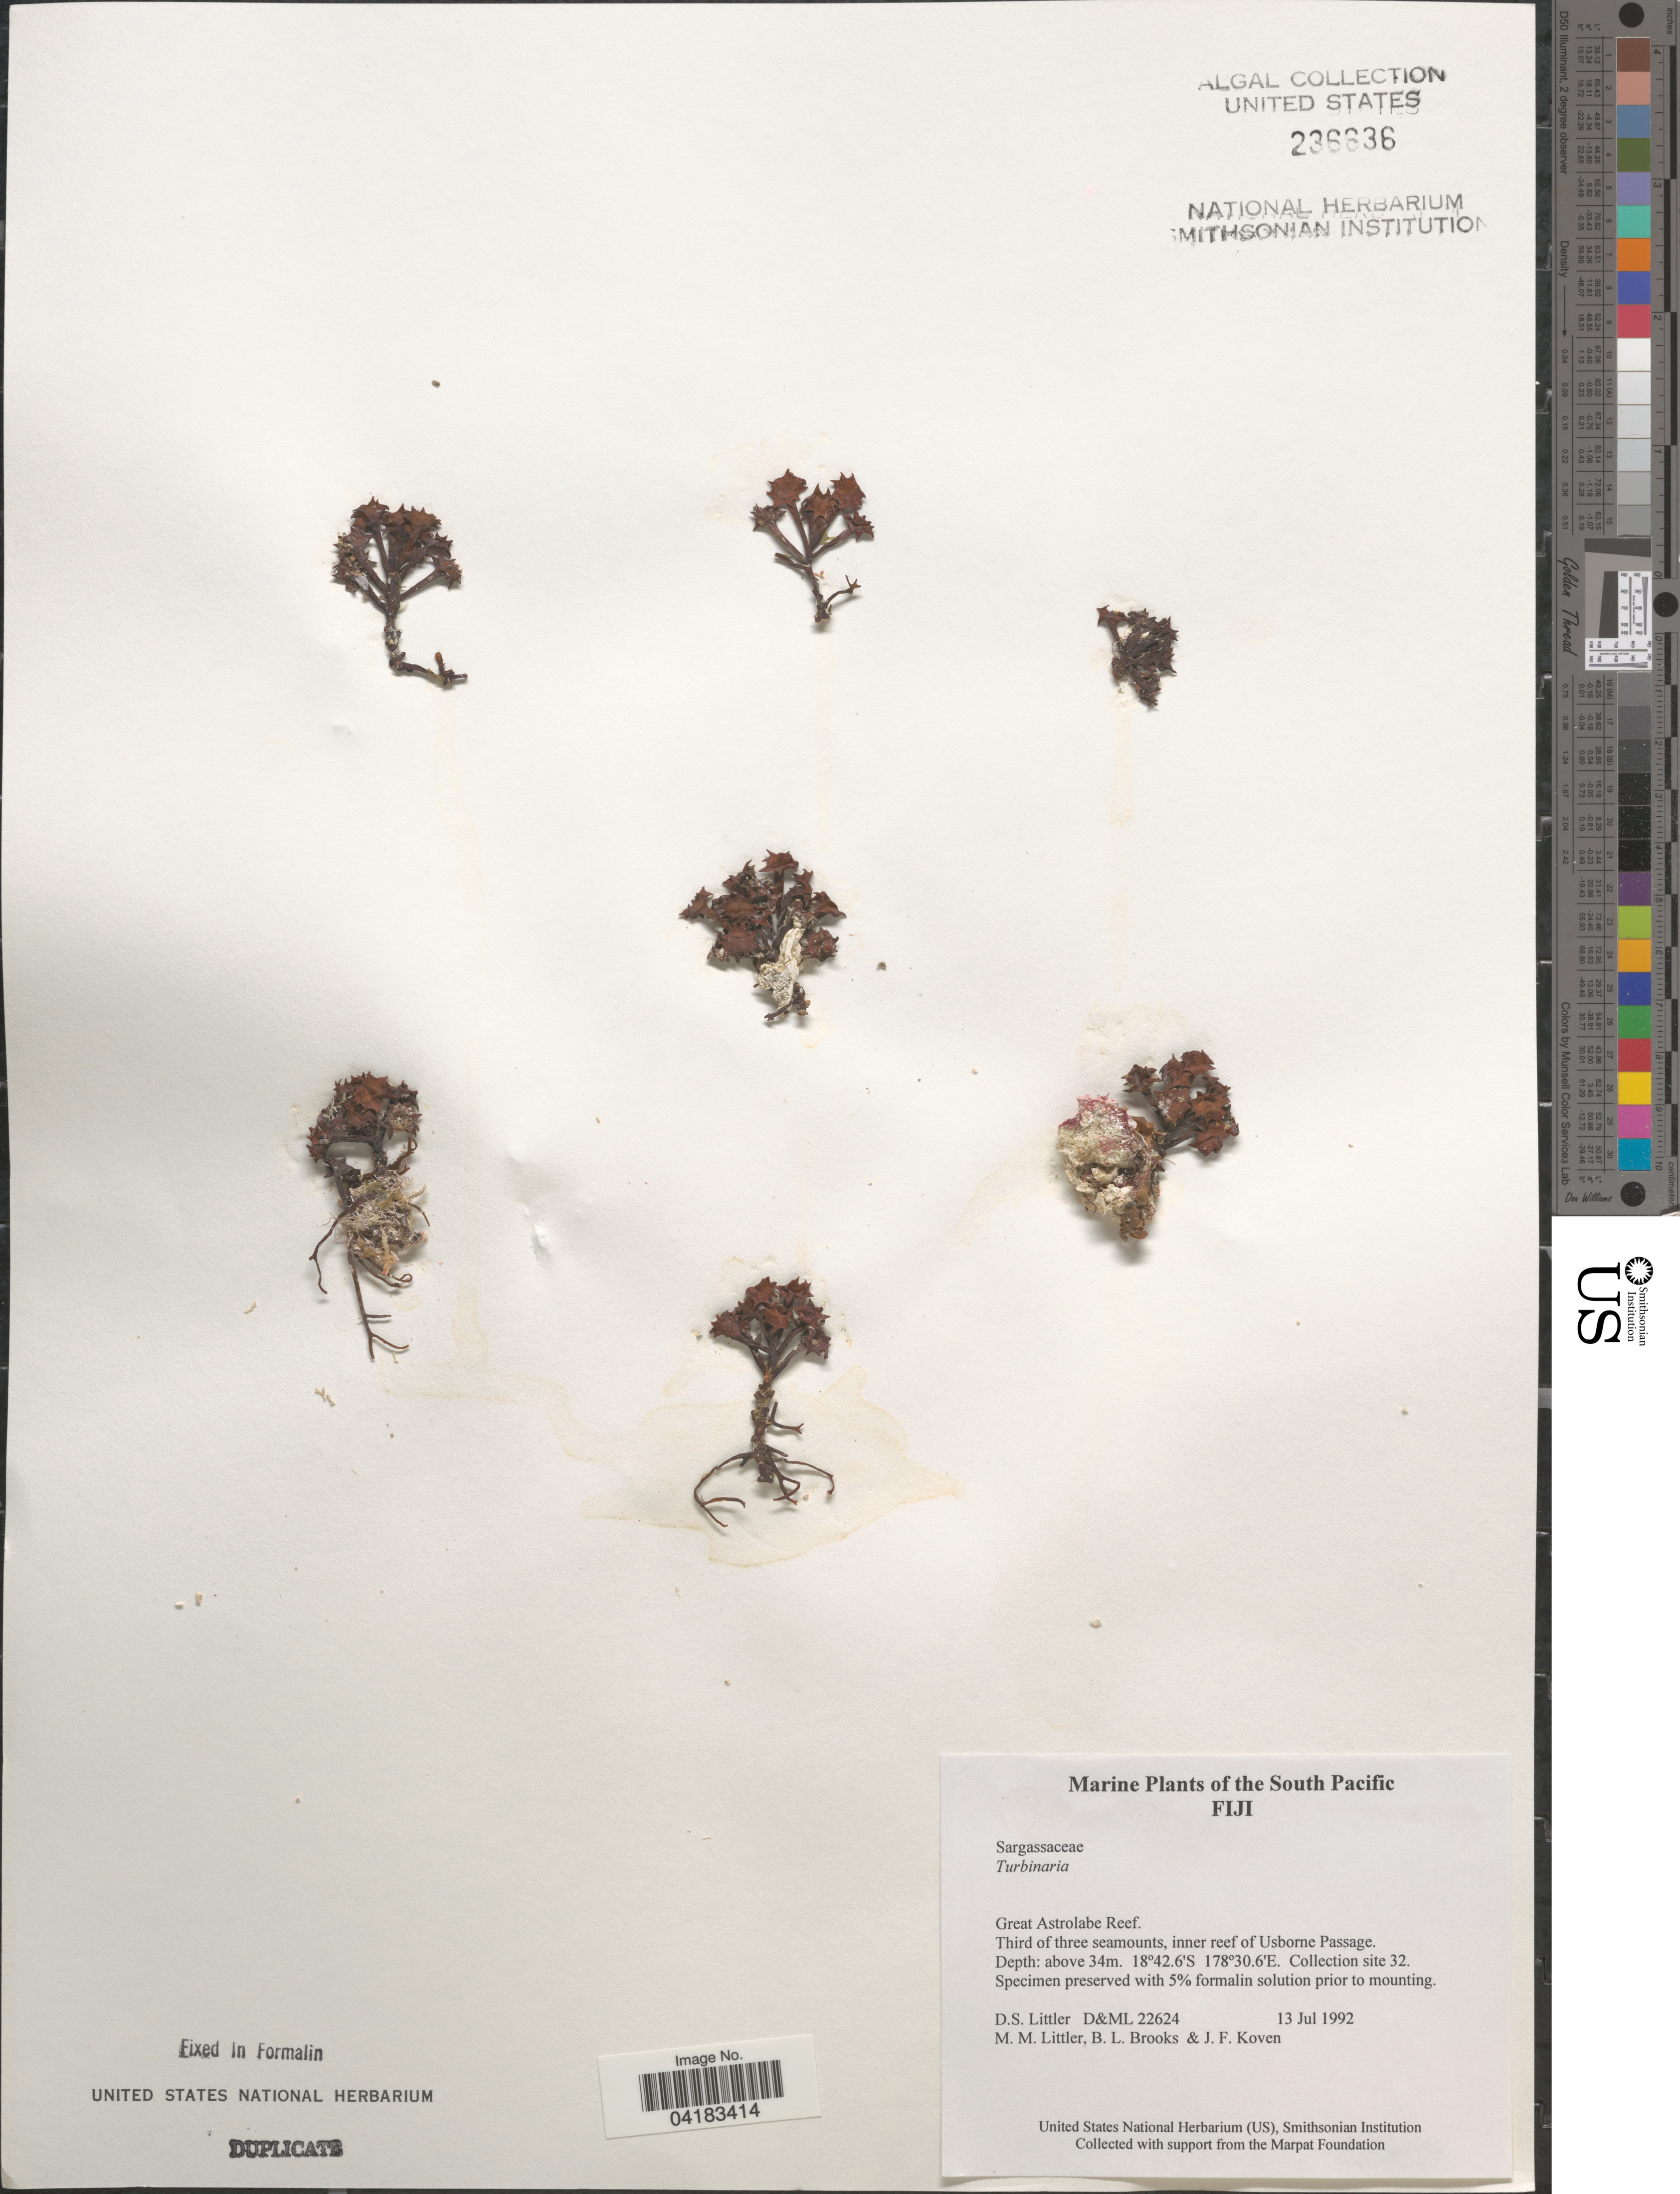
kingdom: Chromista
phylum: Ochrophyta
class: Phaeophyceae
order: Fucales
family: Sargassaceae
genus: Turbinaria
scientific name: Turbinaria sp.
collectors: D. S. Littler, B. Brooks & J. Koven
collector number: D&ML22624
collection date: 1992-07-13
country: Fiji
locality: South Pacific. Great Astrolabe Reef. Third of three seamounts, inner reef of Usborne Passage. Collection site 32.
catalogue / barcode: US 236636